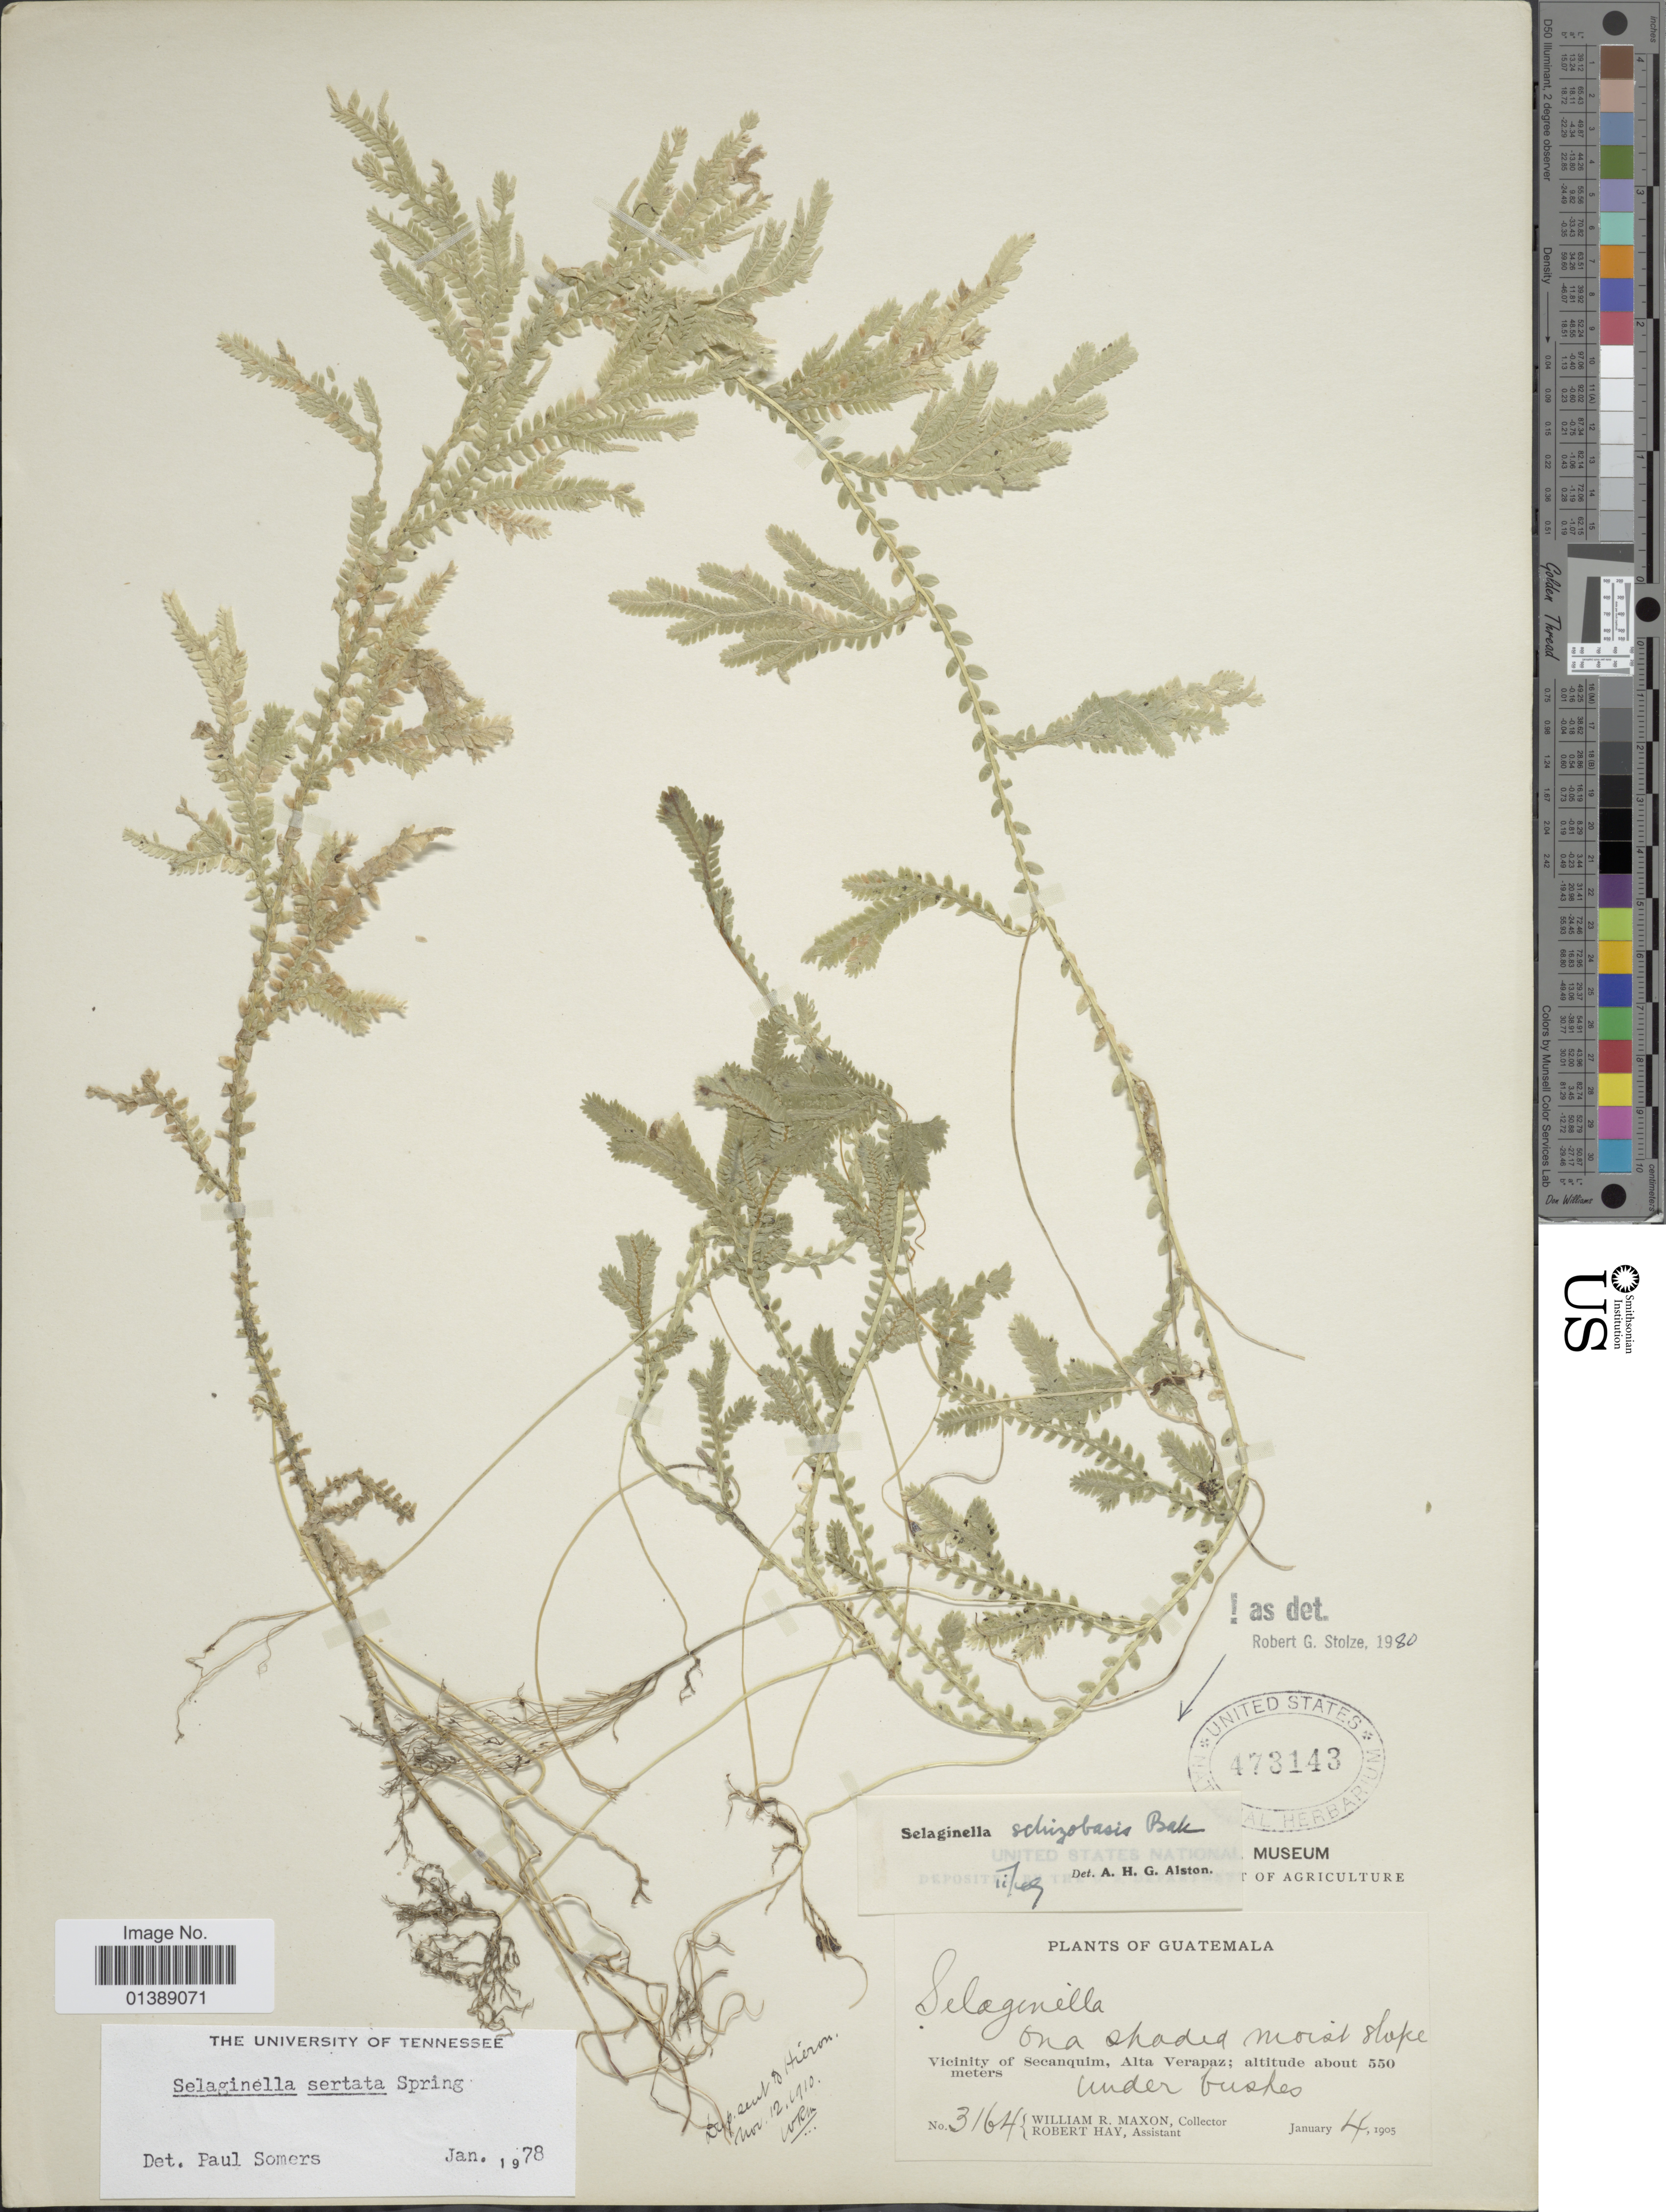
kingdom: Plantae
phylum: Tracheophyta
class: Lycopodiopsida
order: Selaginellales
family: Selaginellaceae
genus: Selaginella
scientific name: Selaginella schizobasis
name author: Baker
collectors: W. R. Maxon & R. H. Hay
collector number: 3164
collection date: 1905-01-04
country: Guatemala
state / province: Alta Verapaz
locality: Vicinity of Secanquim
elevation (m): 550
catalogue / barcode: US 473143